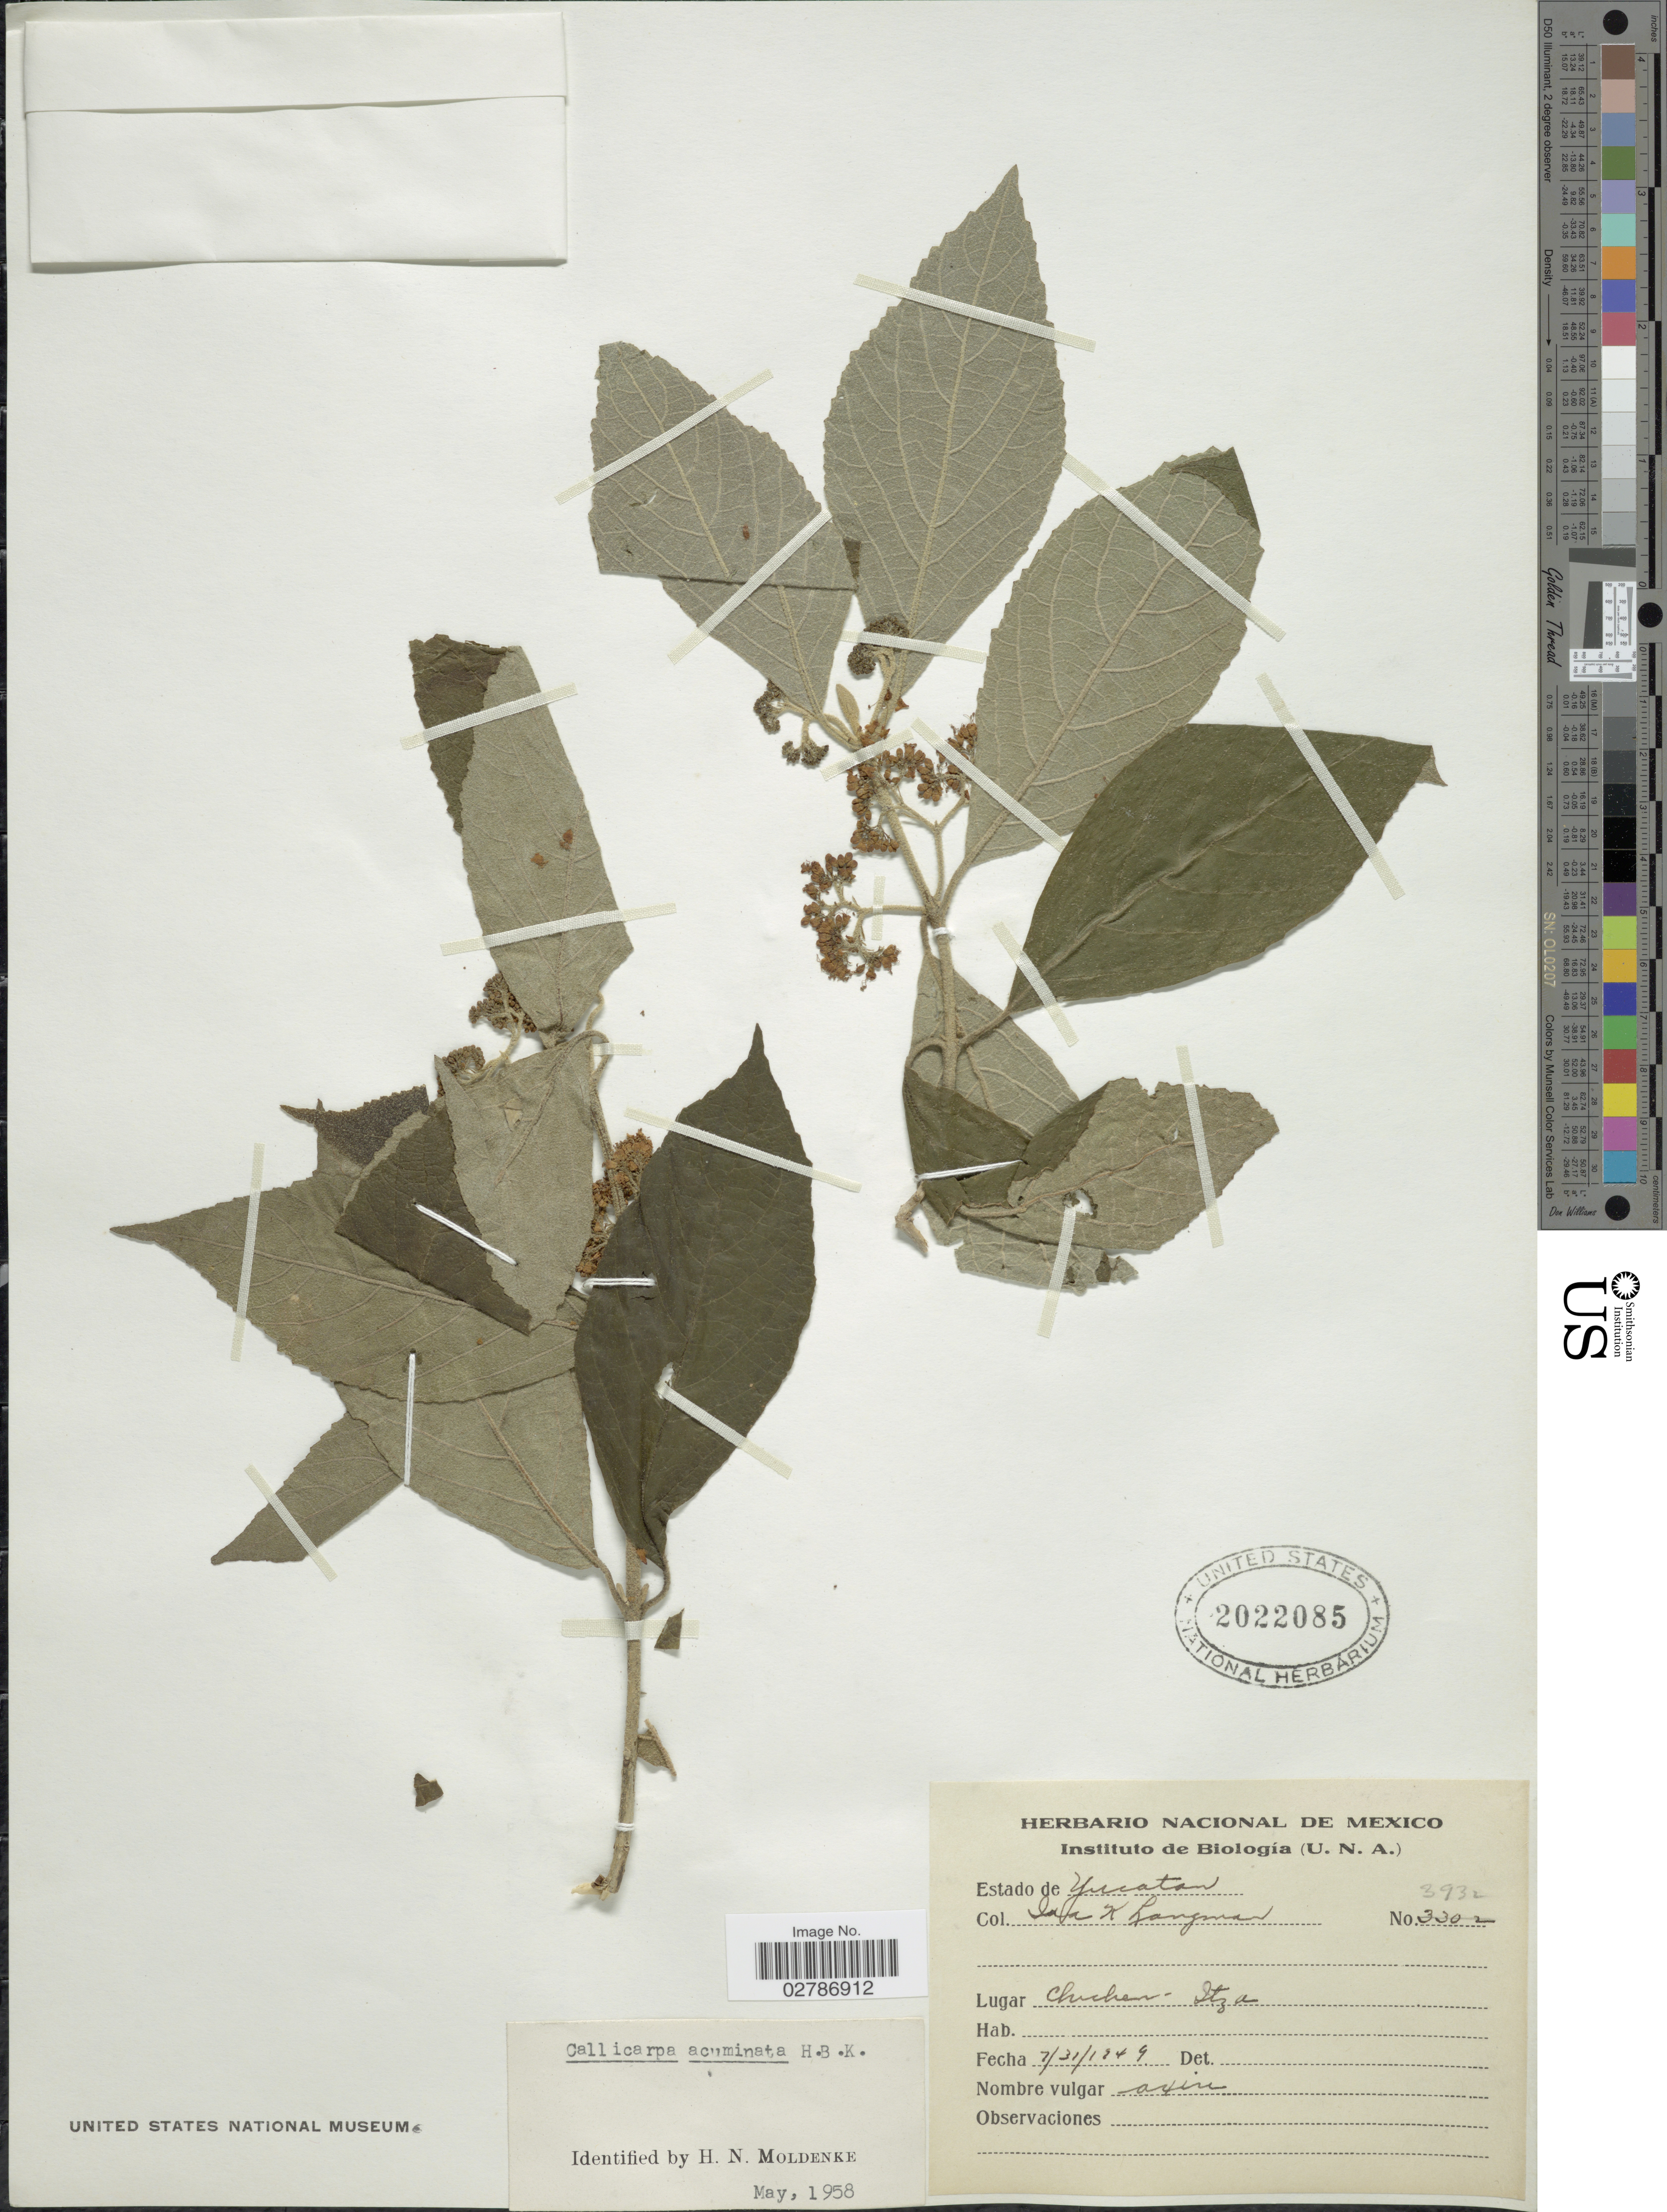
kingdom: Plantae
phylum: Tracheophyta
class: Magnoliopsida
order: Lamiales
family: Lamiaceae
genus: Callicarpa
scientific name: Callicarpa acuminata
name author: Kunth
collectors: I. K. Langman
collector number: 3932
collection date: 1949-07-31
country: Mexico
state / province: Yucatán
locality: Chichen - Itza.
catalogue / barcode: US 2022085